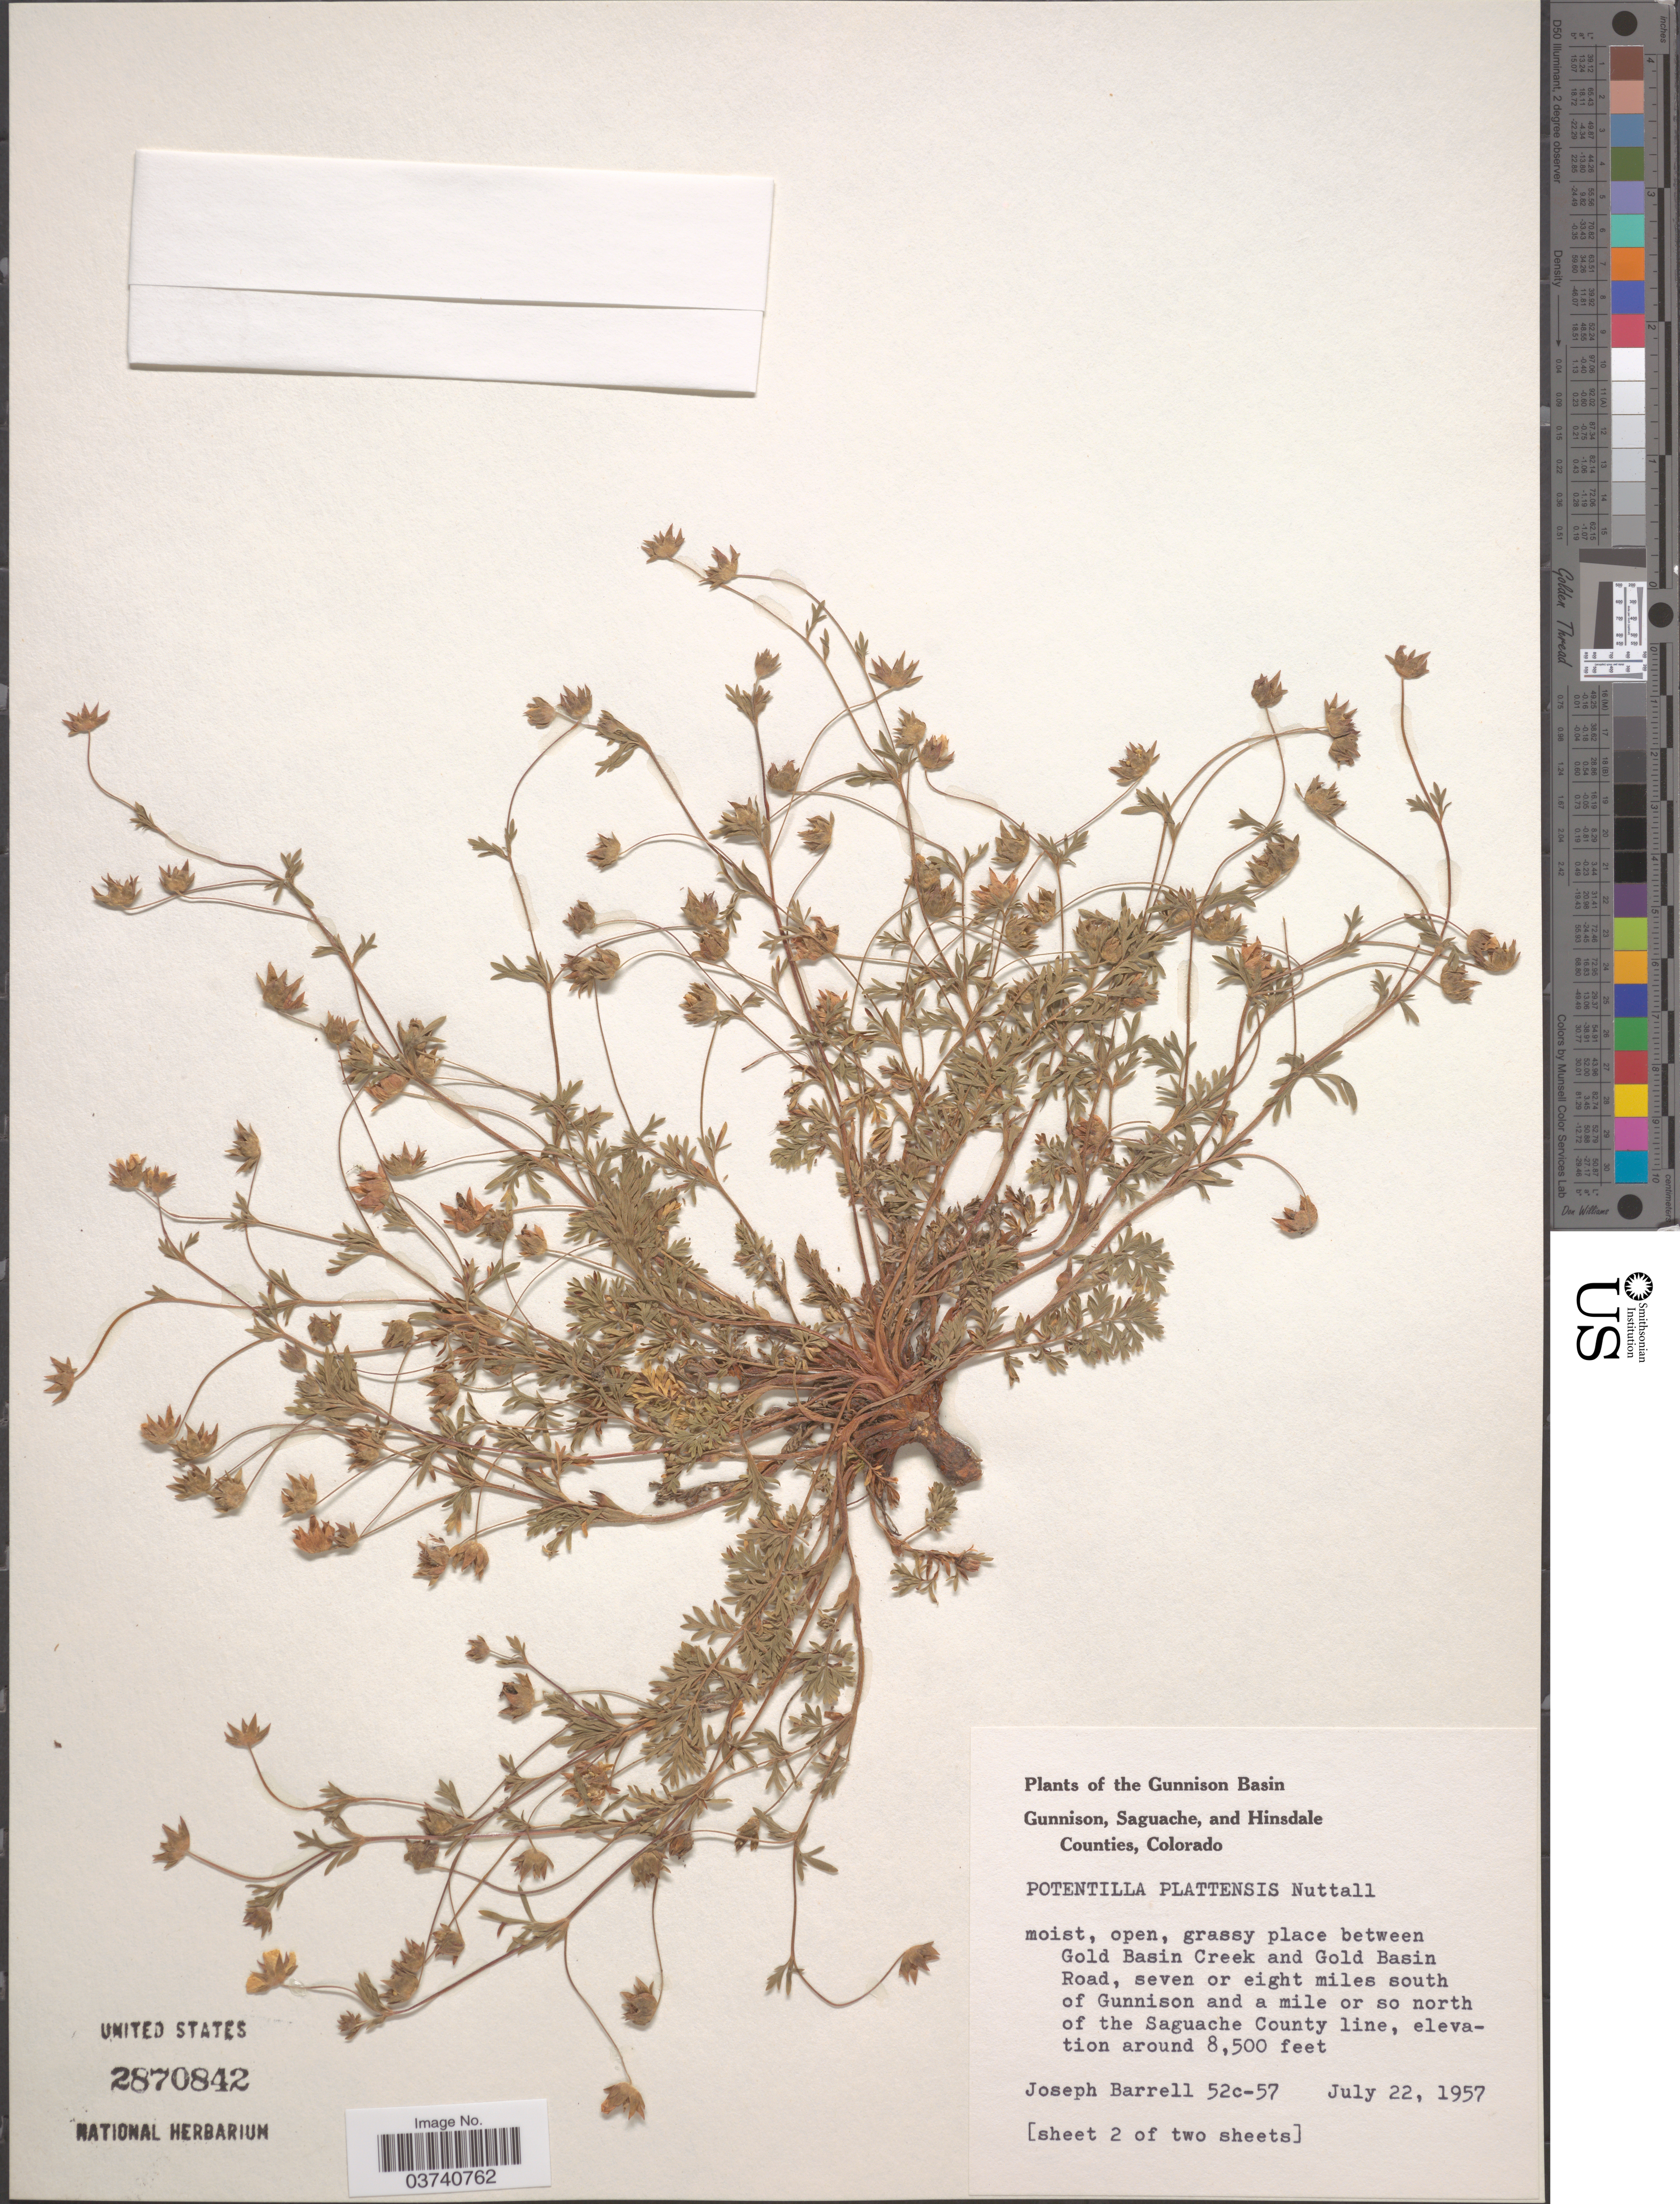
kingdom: Plantae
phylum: Tracheophyta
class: Magnoliopsida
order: Rosales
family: Rosaceae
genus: Potentilla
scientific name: Potentilla plattensis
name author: Nutt.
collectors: J. Barrell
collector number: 52c-57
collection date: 1957-07-22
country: United States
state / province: Colorado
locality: The Gunnison Basin. Between Gold Basin Creek and Gold Basin Road, seven or eight miles south of Gunnison and a mile or so north of the Saguache County line.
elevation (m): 2591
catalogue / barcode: US 2870842